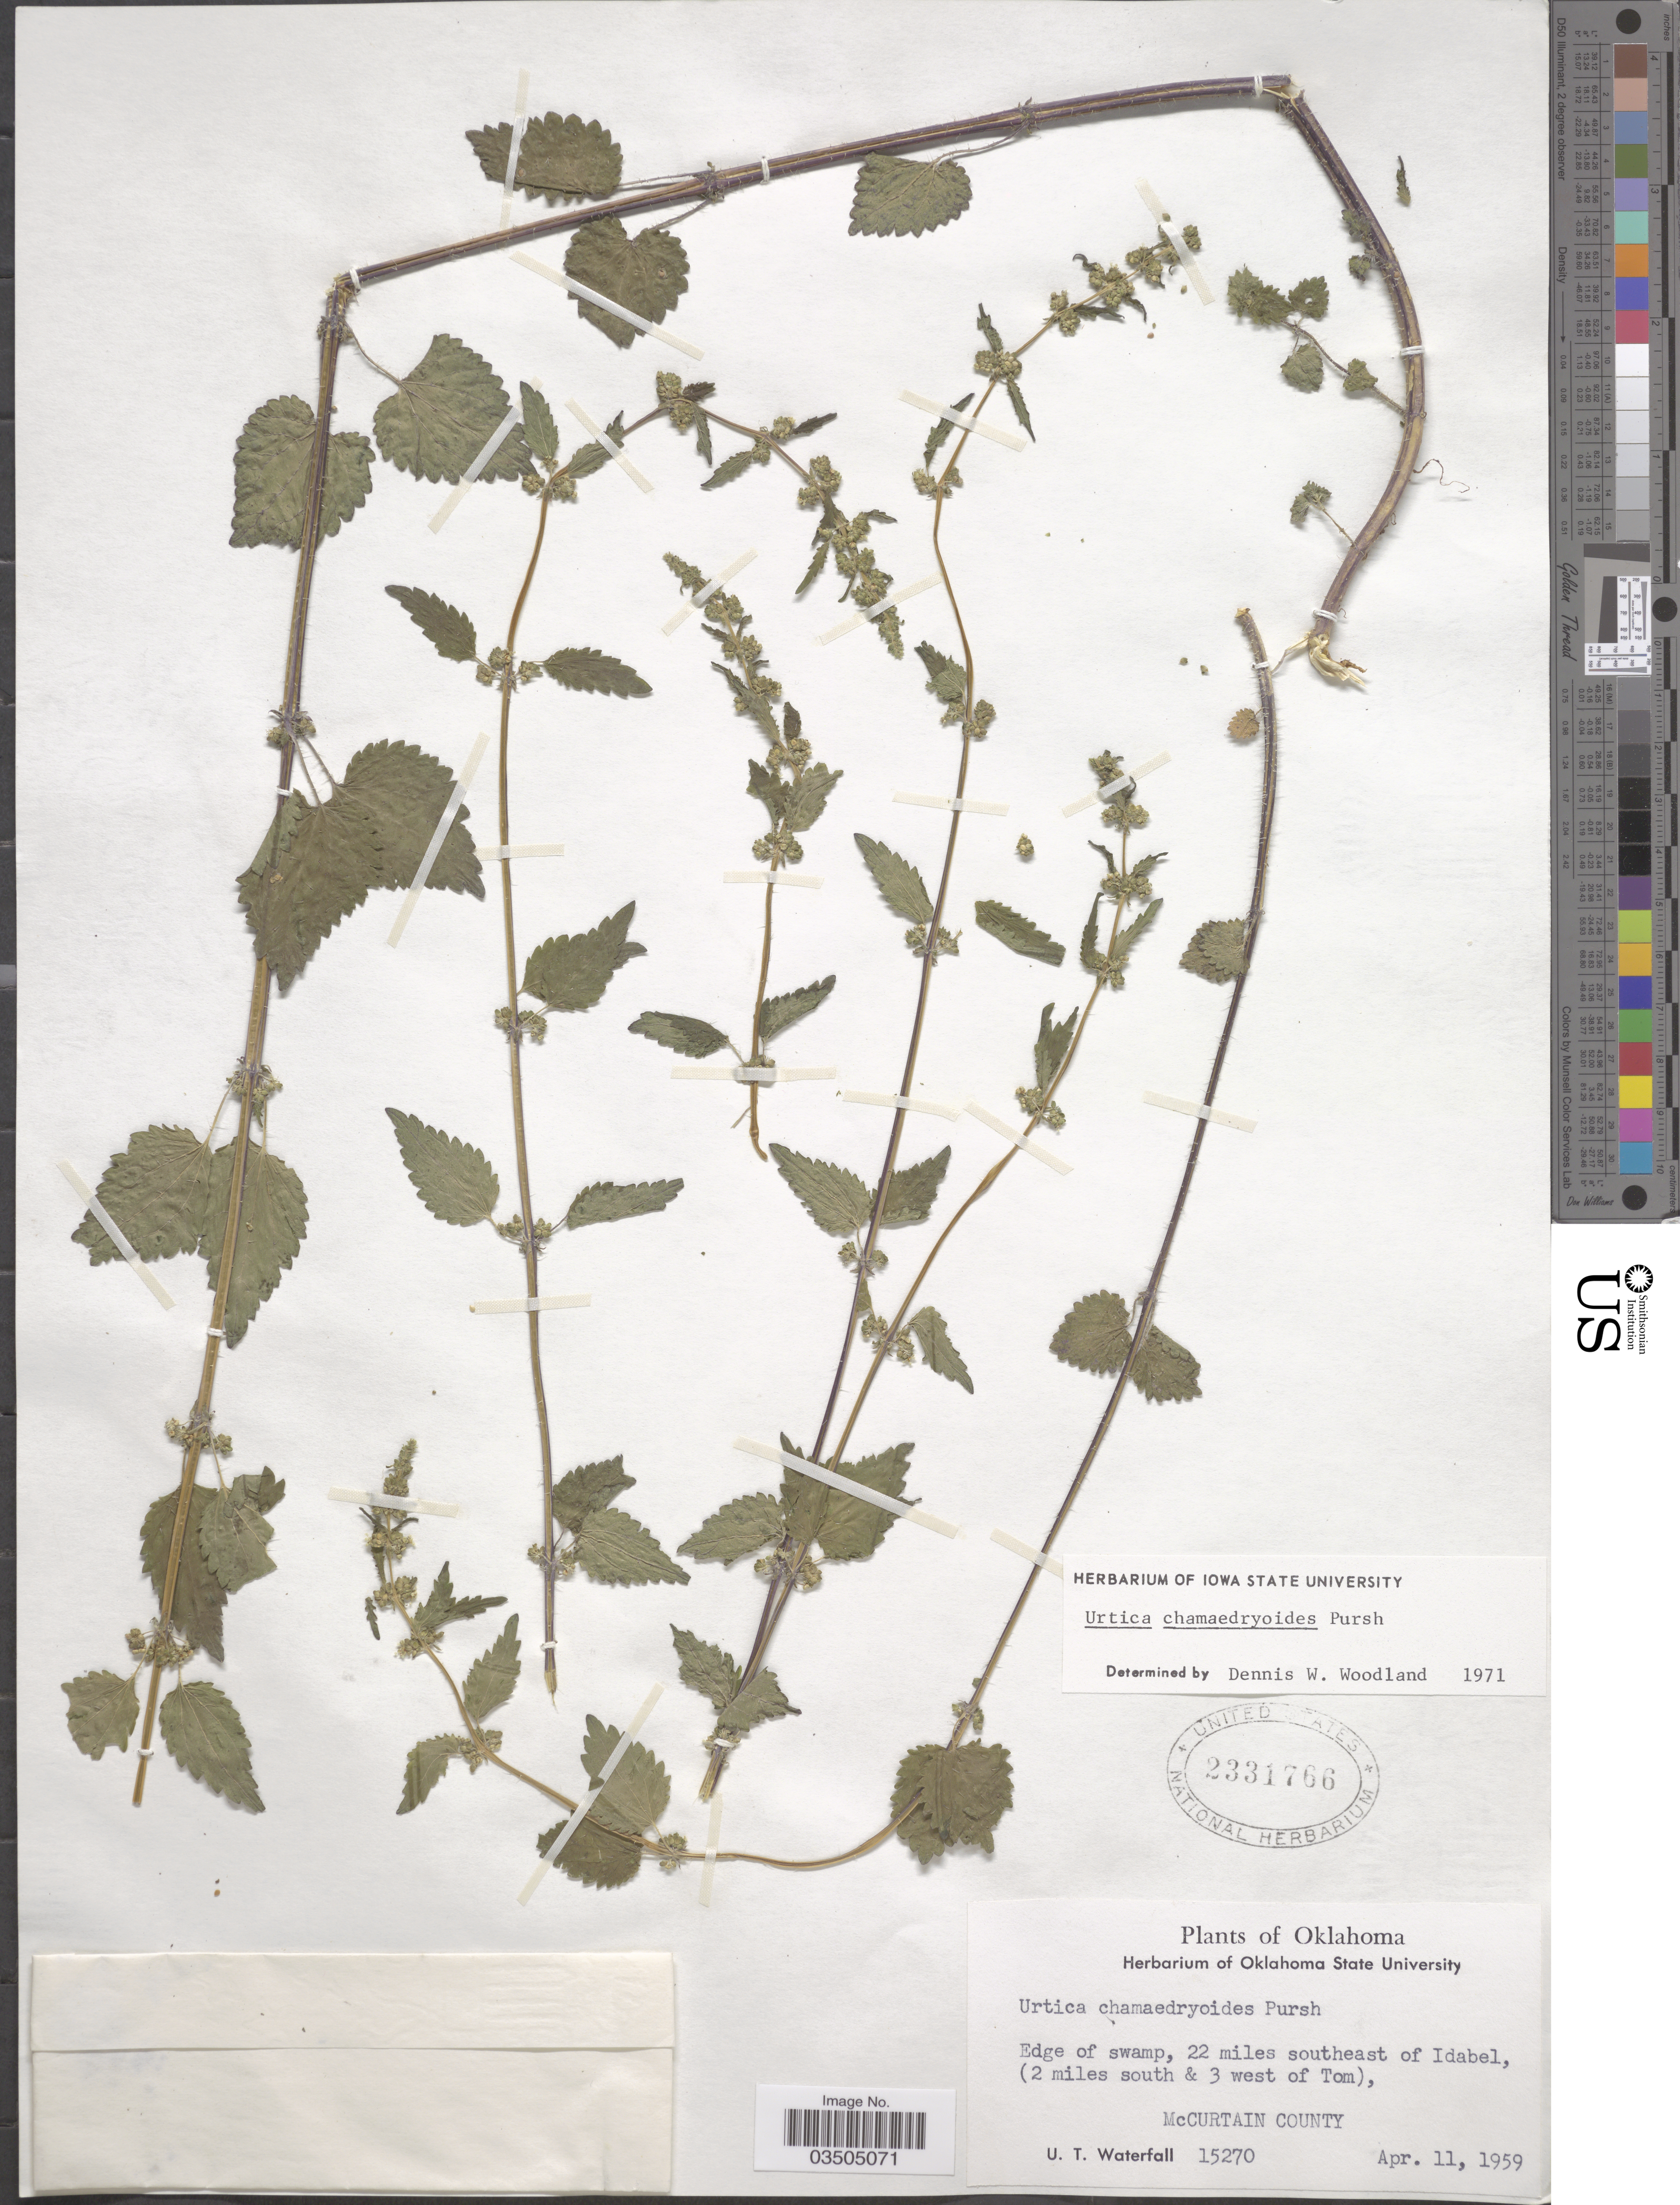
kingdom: Plantae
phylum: Tracheophyta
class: Magnoliopsida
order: Rosales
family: Urticaceae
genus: Urtica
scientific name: Urtica chamaedryoides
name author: Pursh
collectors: U. T. Waterfall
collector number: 15270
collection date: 1959-04-11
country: United States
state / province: Oklahoma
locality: Edge of swamp, 22 miles southeast of Idabel, (2 miles south & 3 west of Tom), McCurtain County.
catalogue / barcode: US 2331766